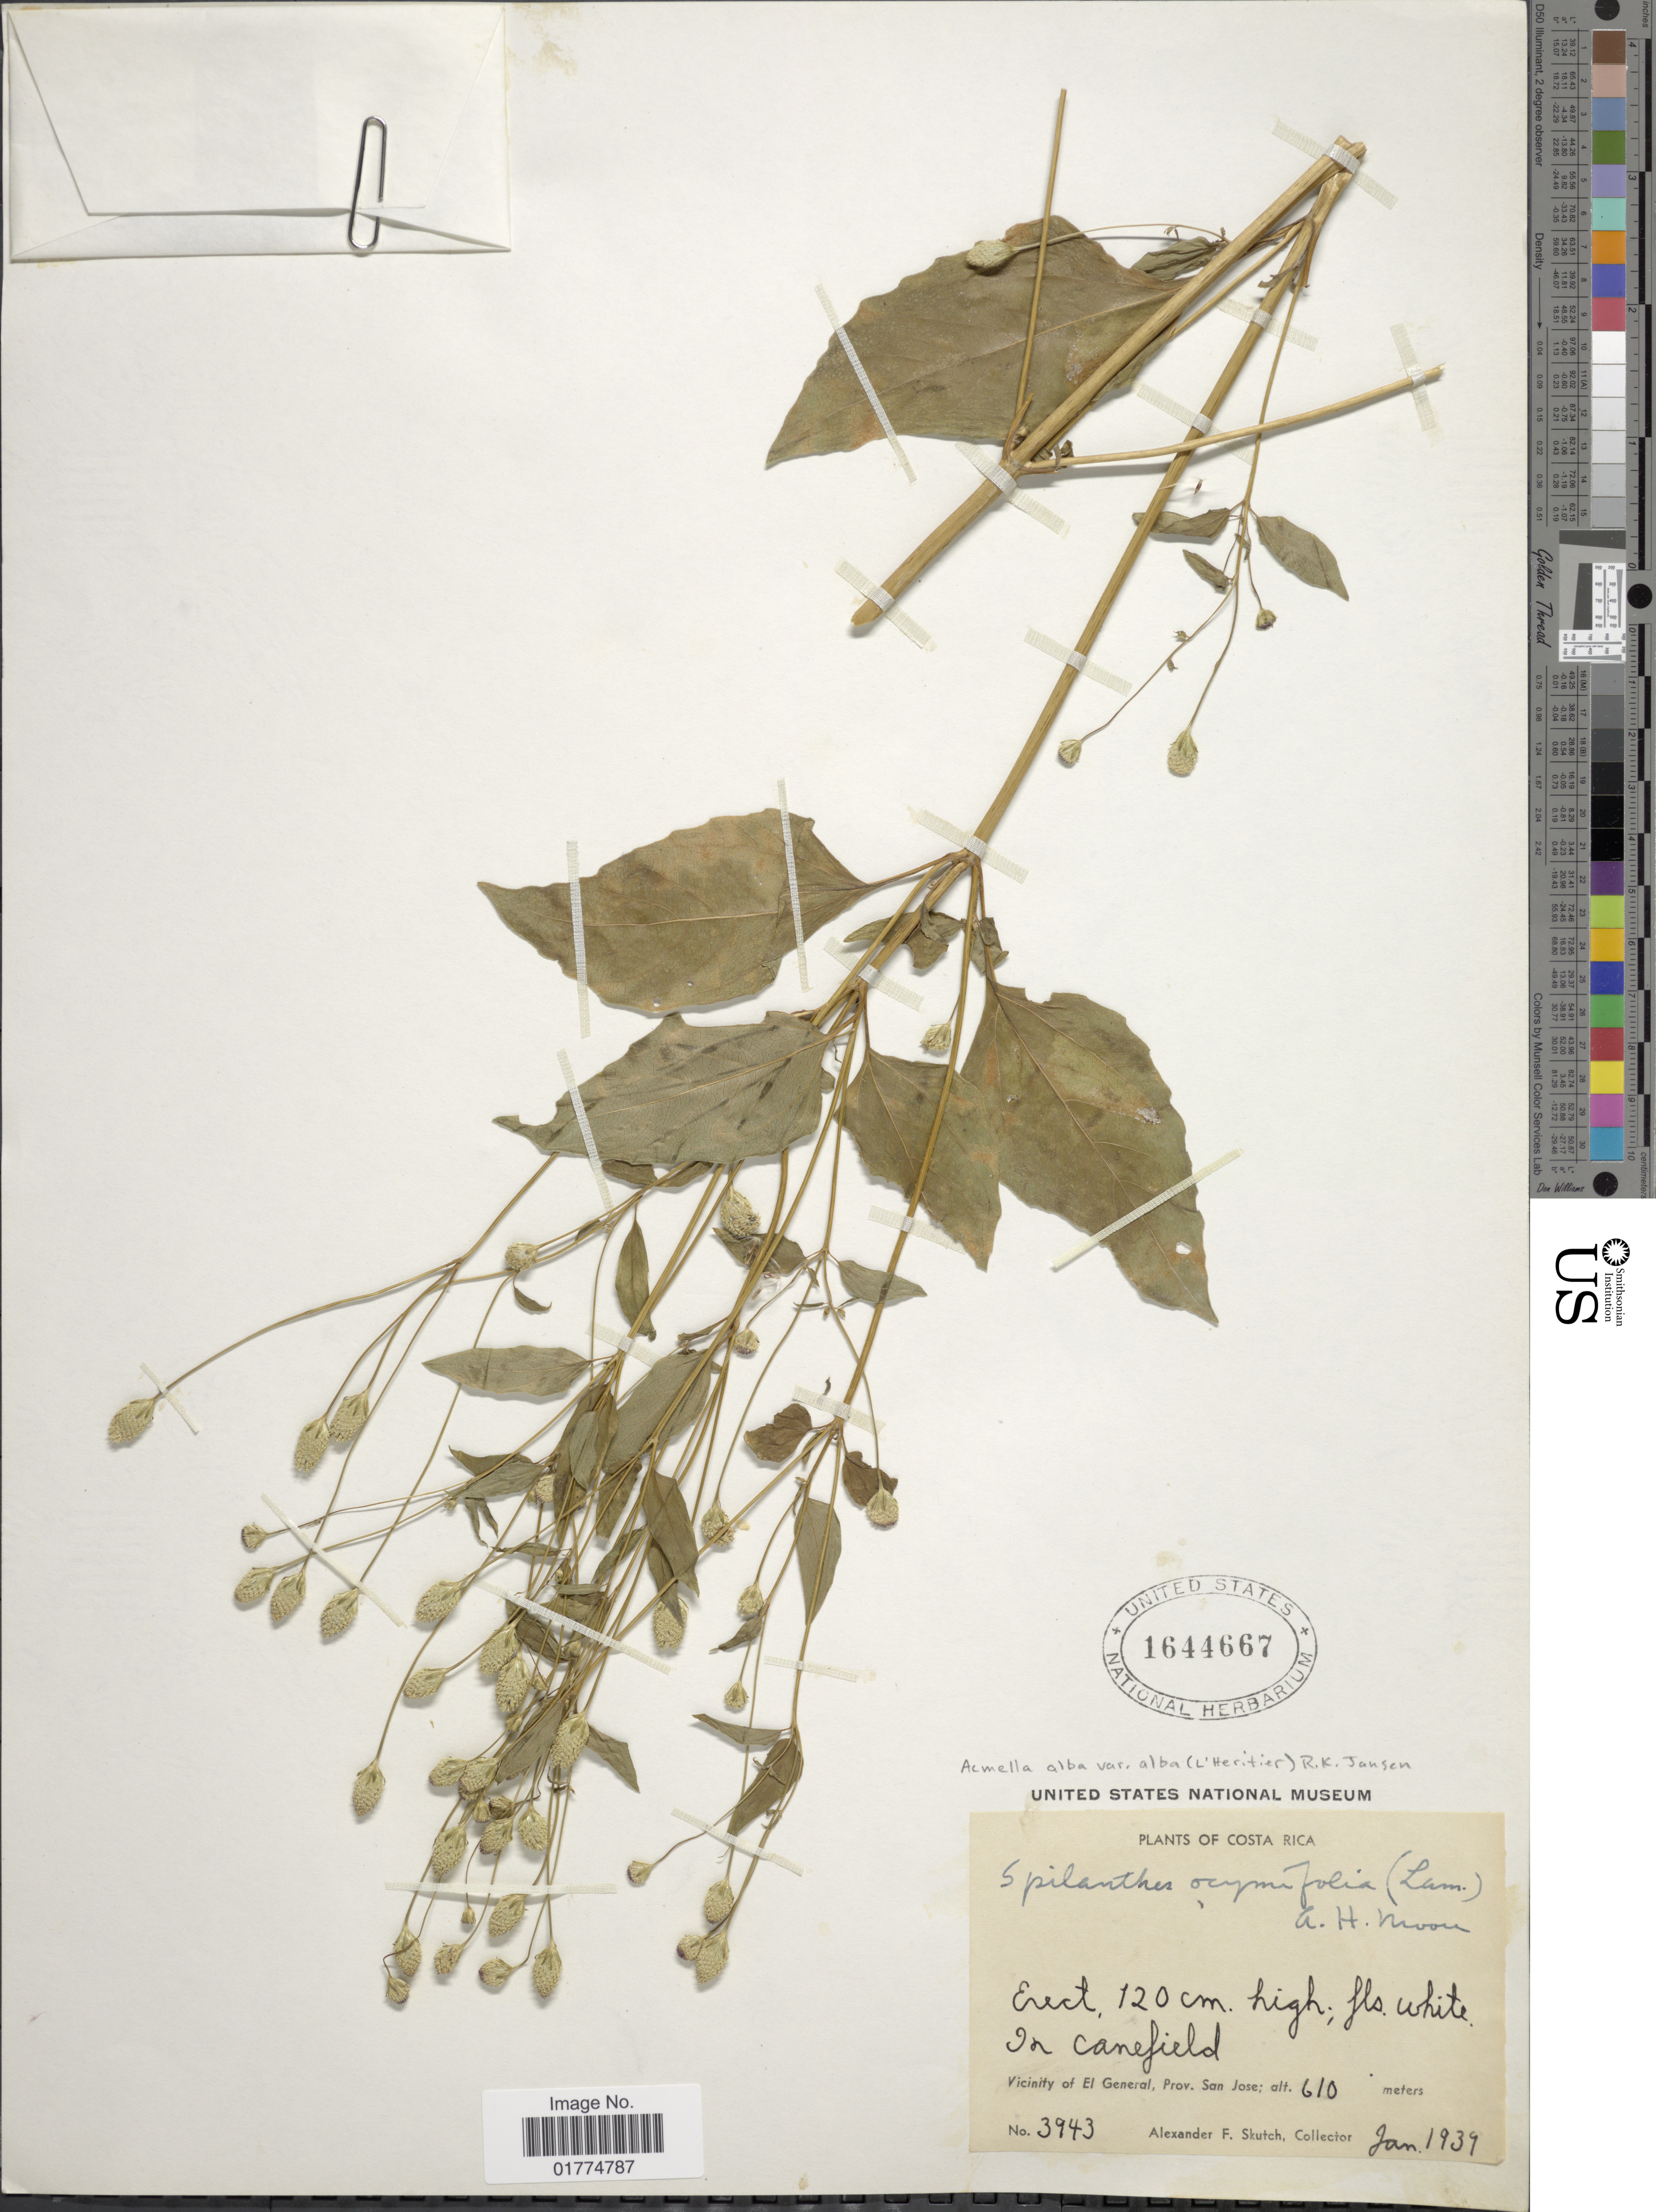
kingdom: Plantae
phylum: Tracheophyta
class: Magnoliopsida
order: Asterales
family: Asteraceae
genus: Acmella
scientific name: Acmella alba var. alba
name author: (L'Hér.) R.K. Jansen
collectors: A. F. Skutch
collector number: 3943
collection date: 1939-01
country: Costa Rica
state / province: San José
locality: Vicinity of El General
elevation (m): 610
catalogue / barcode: US 1644667